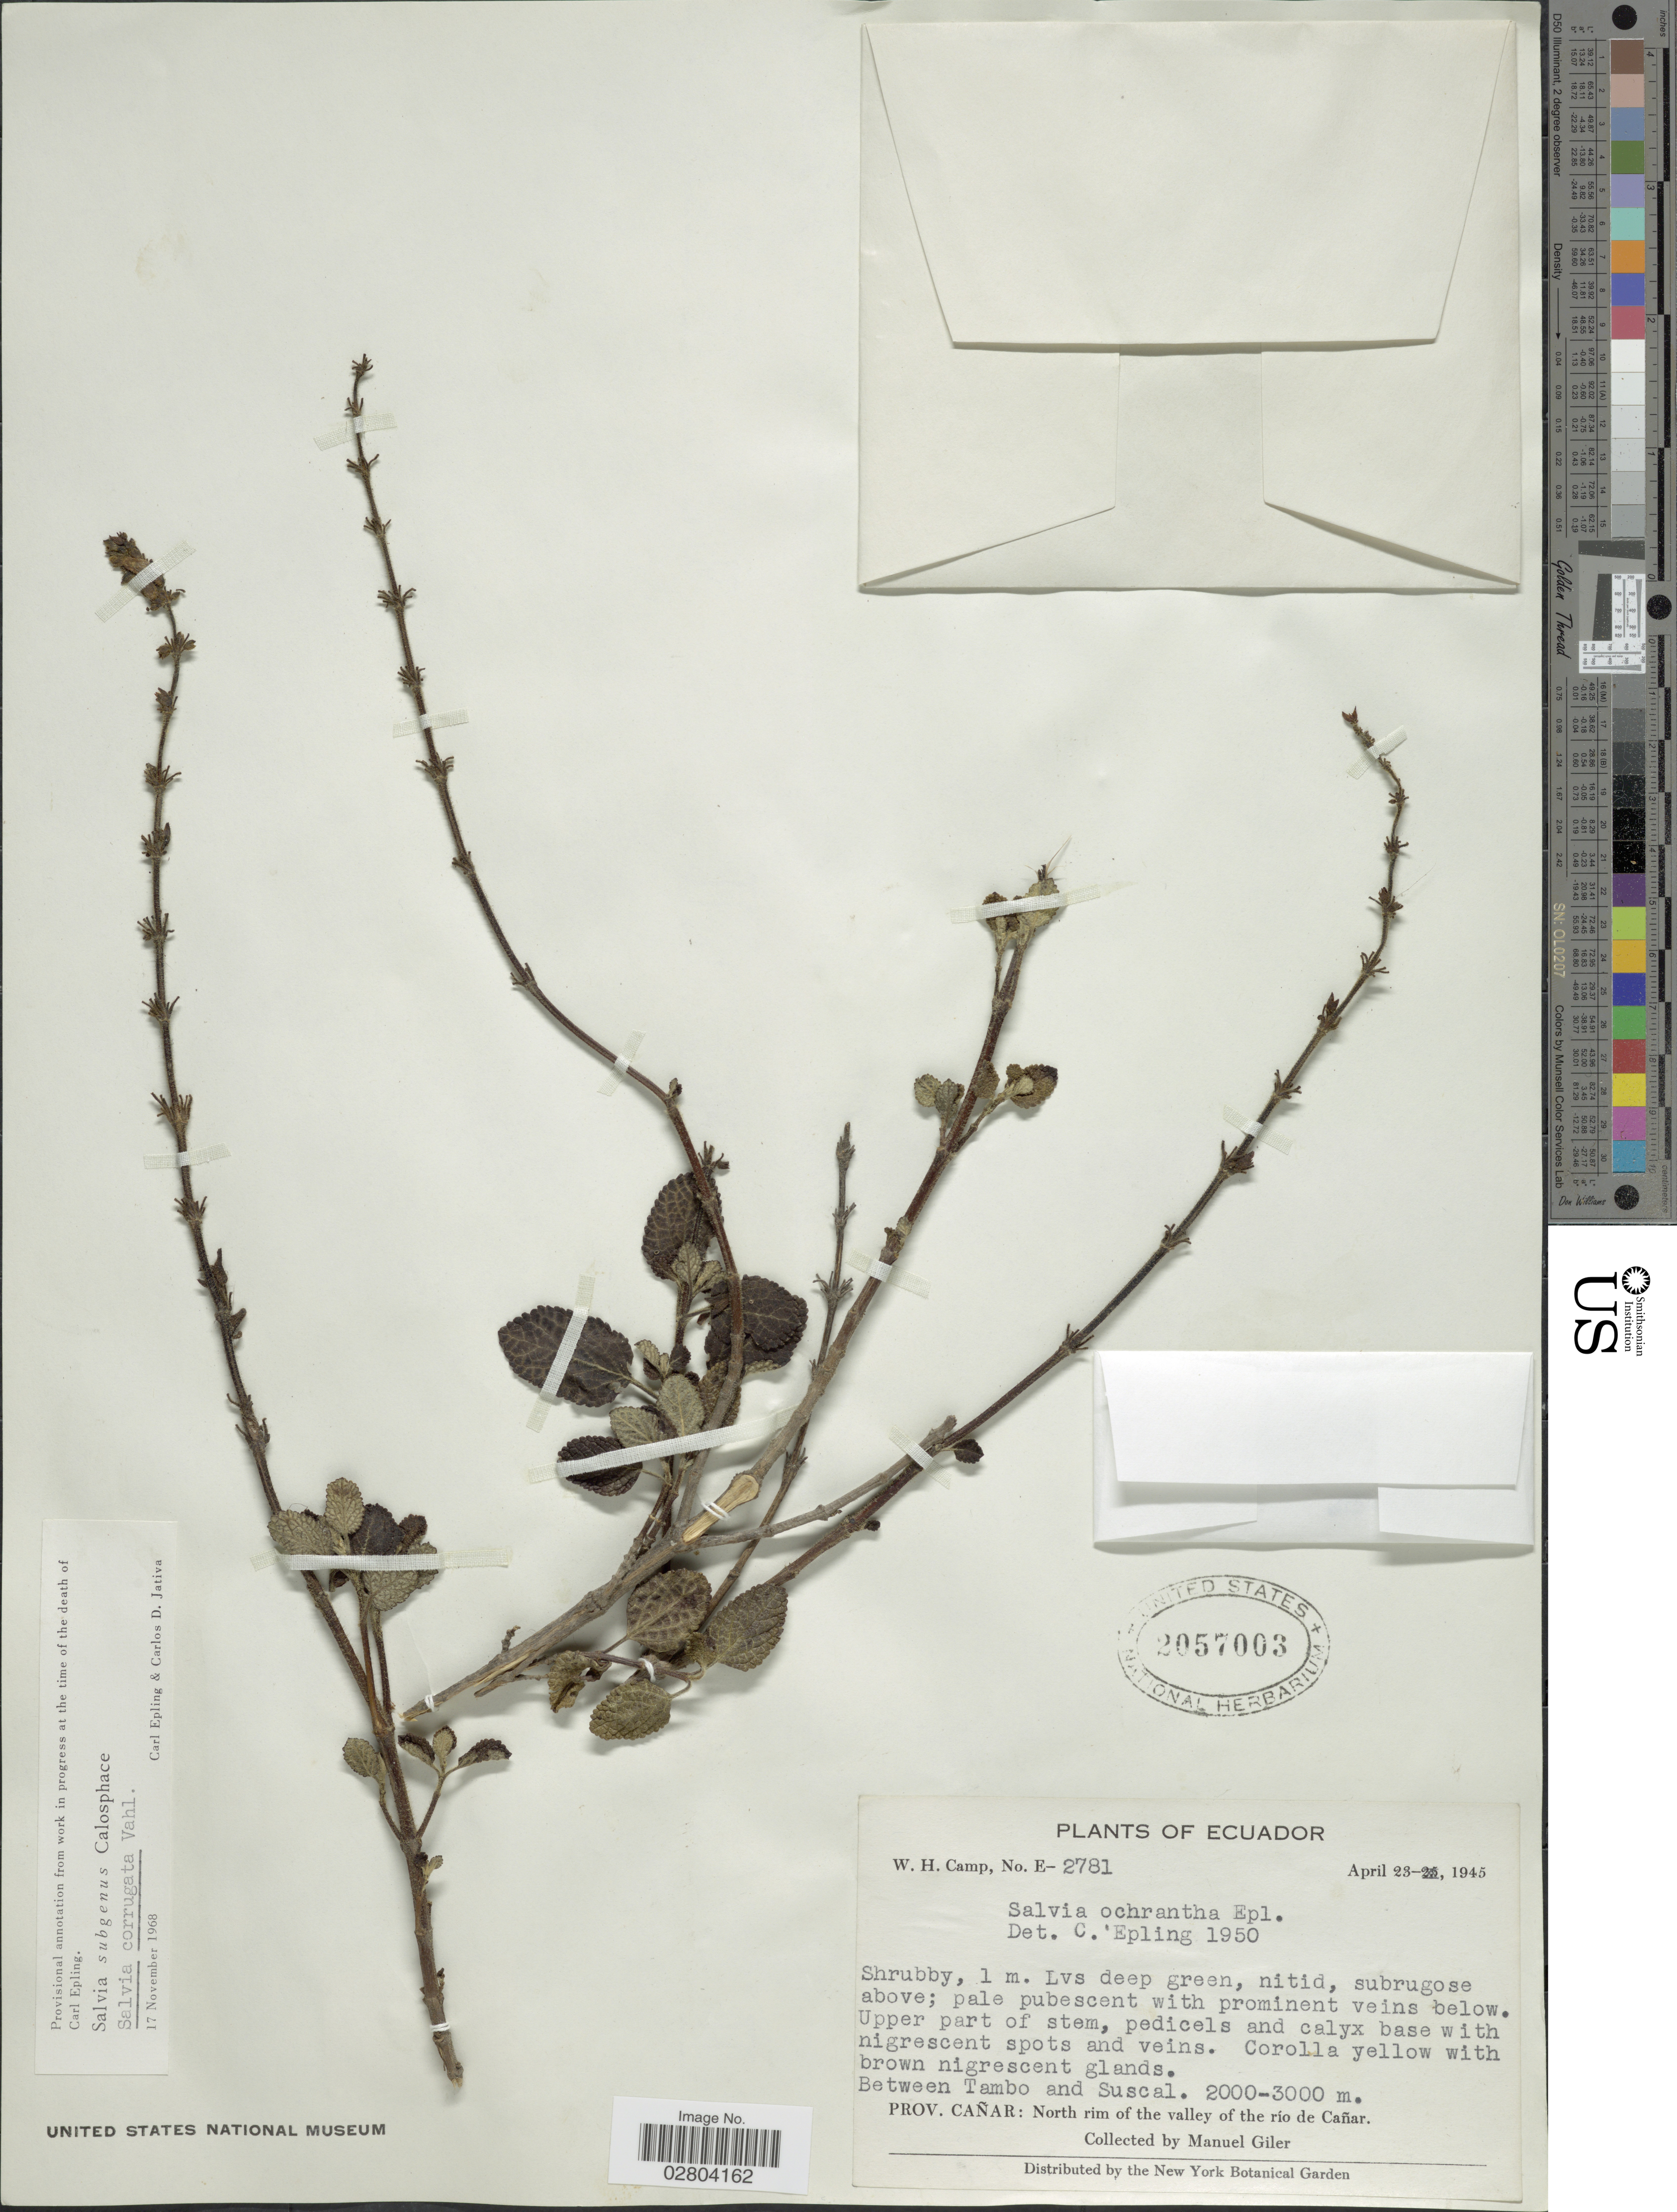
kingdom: Plantae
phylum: Tracheophyta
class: Magnoliopsida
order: Lamiales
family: Lamiaceae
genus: Salvia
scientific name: Salvia corrugata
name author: Vahl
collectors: M. Gíler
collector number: E-2781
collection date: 1945-04-23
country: Ecuador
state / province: Cañar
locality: Between Tambo and Suscal. North rim of the valley of the río de Cañar.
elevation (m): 2000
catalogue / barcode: US 2057003